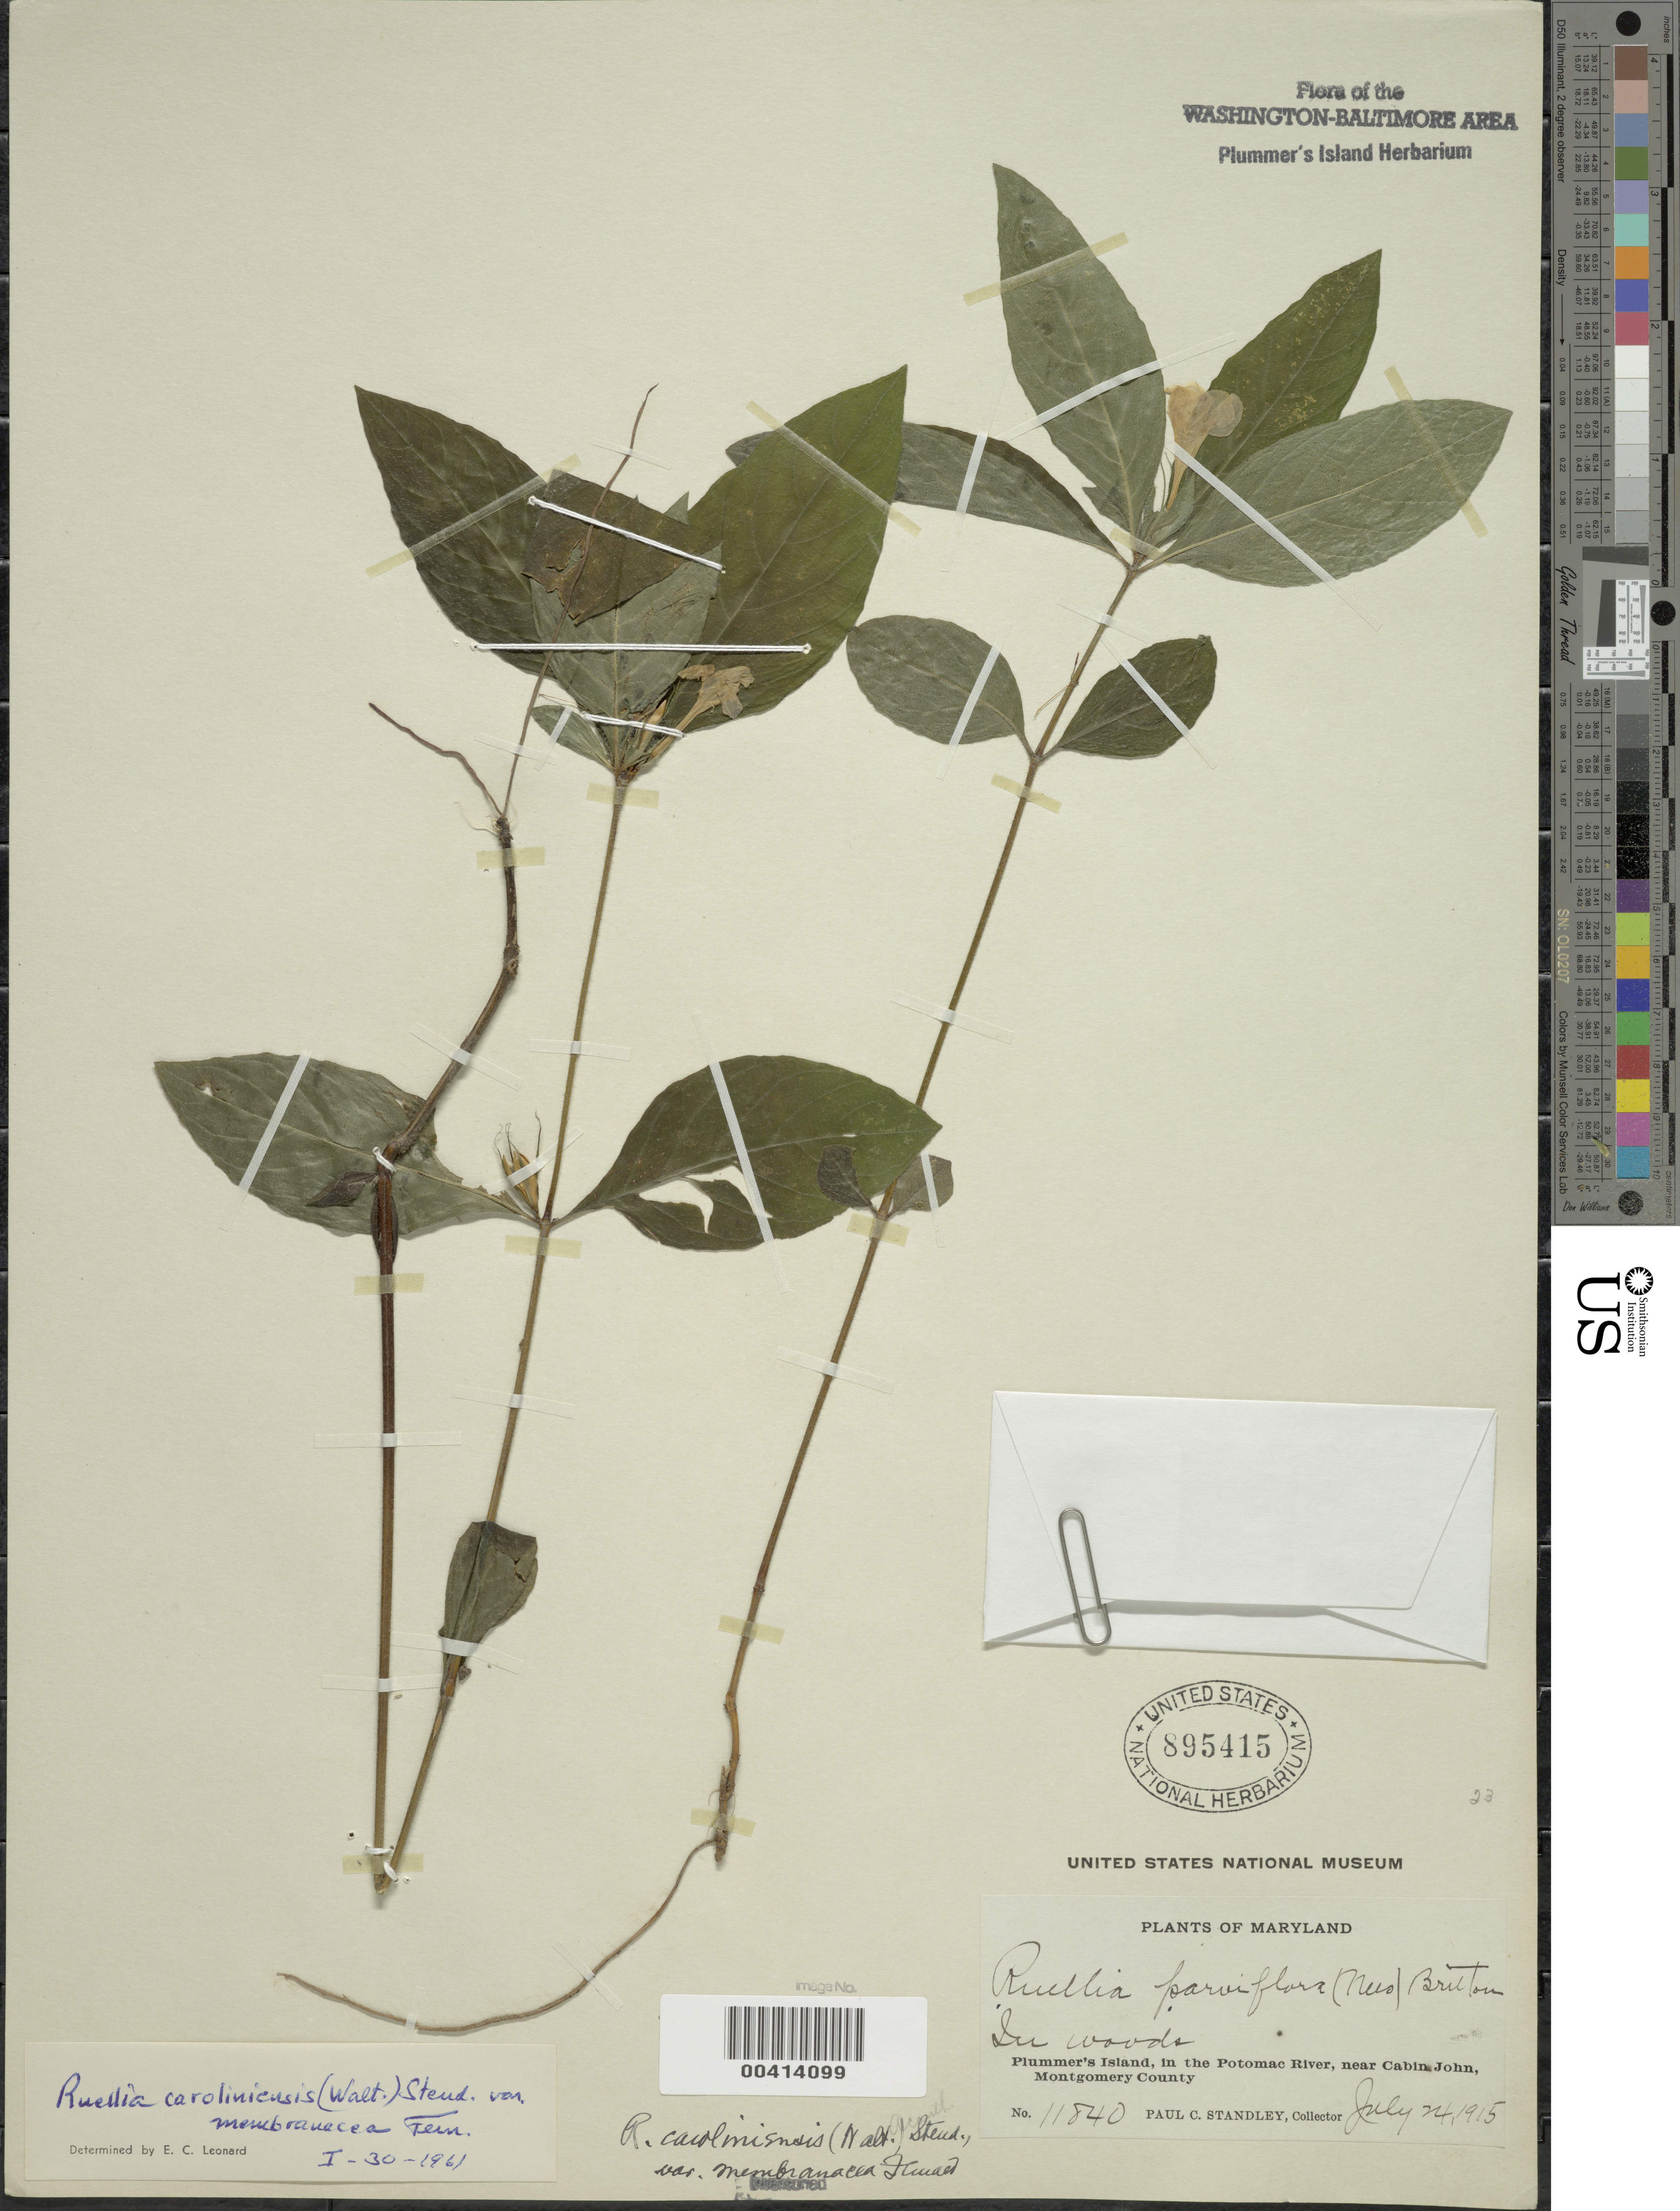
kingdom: Plantae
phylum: Tracheophyta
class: Magnoliopsida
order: Lamiales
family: Acanthaceae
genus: Ruellia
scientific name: Ruellia caroliniensis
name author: (J.F. Gmel.) Steud.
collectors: P. C. Standley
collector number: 11840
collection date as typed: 24 Jul 1915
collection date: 1915-07-24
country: United States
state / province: Maryland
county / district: Montgomery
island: Plummers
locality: Plummer's Island C. & O. Canal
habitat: Woods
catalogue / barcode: US 895415